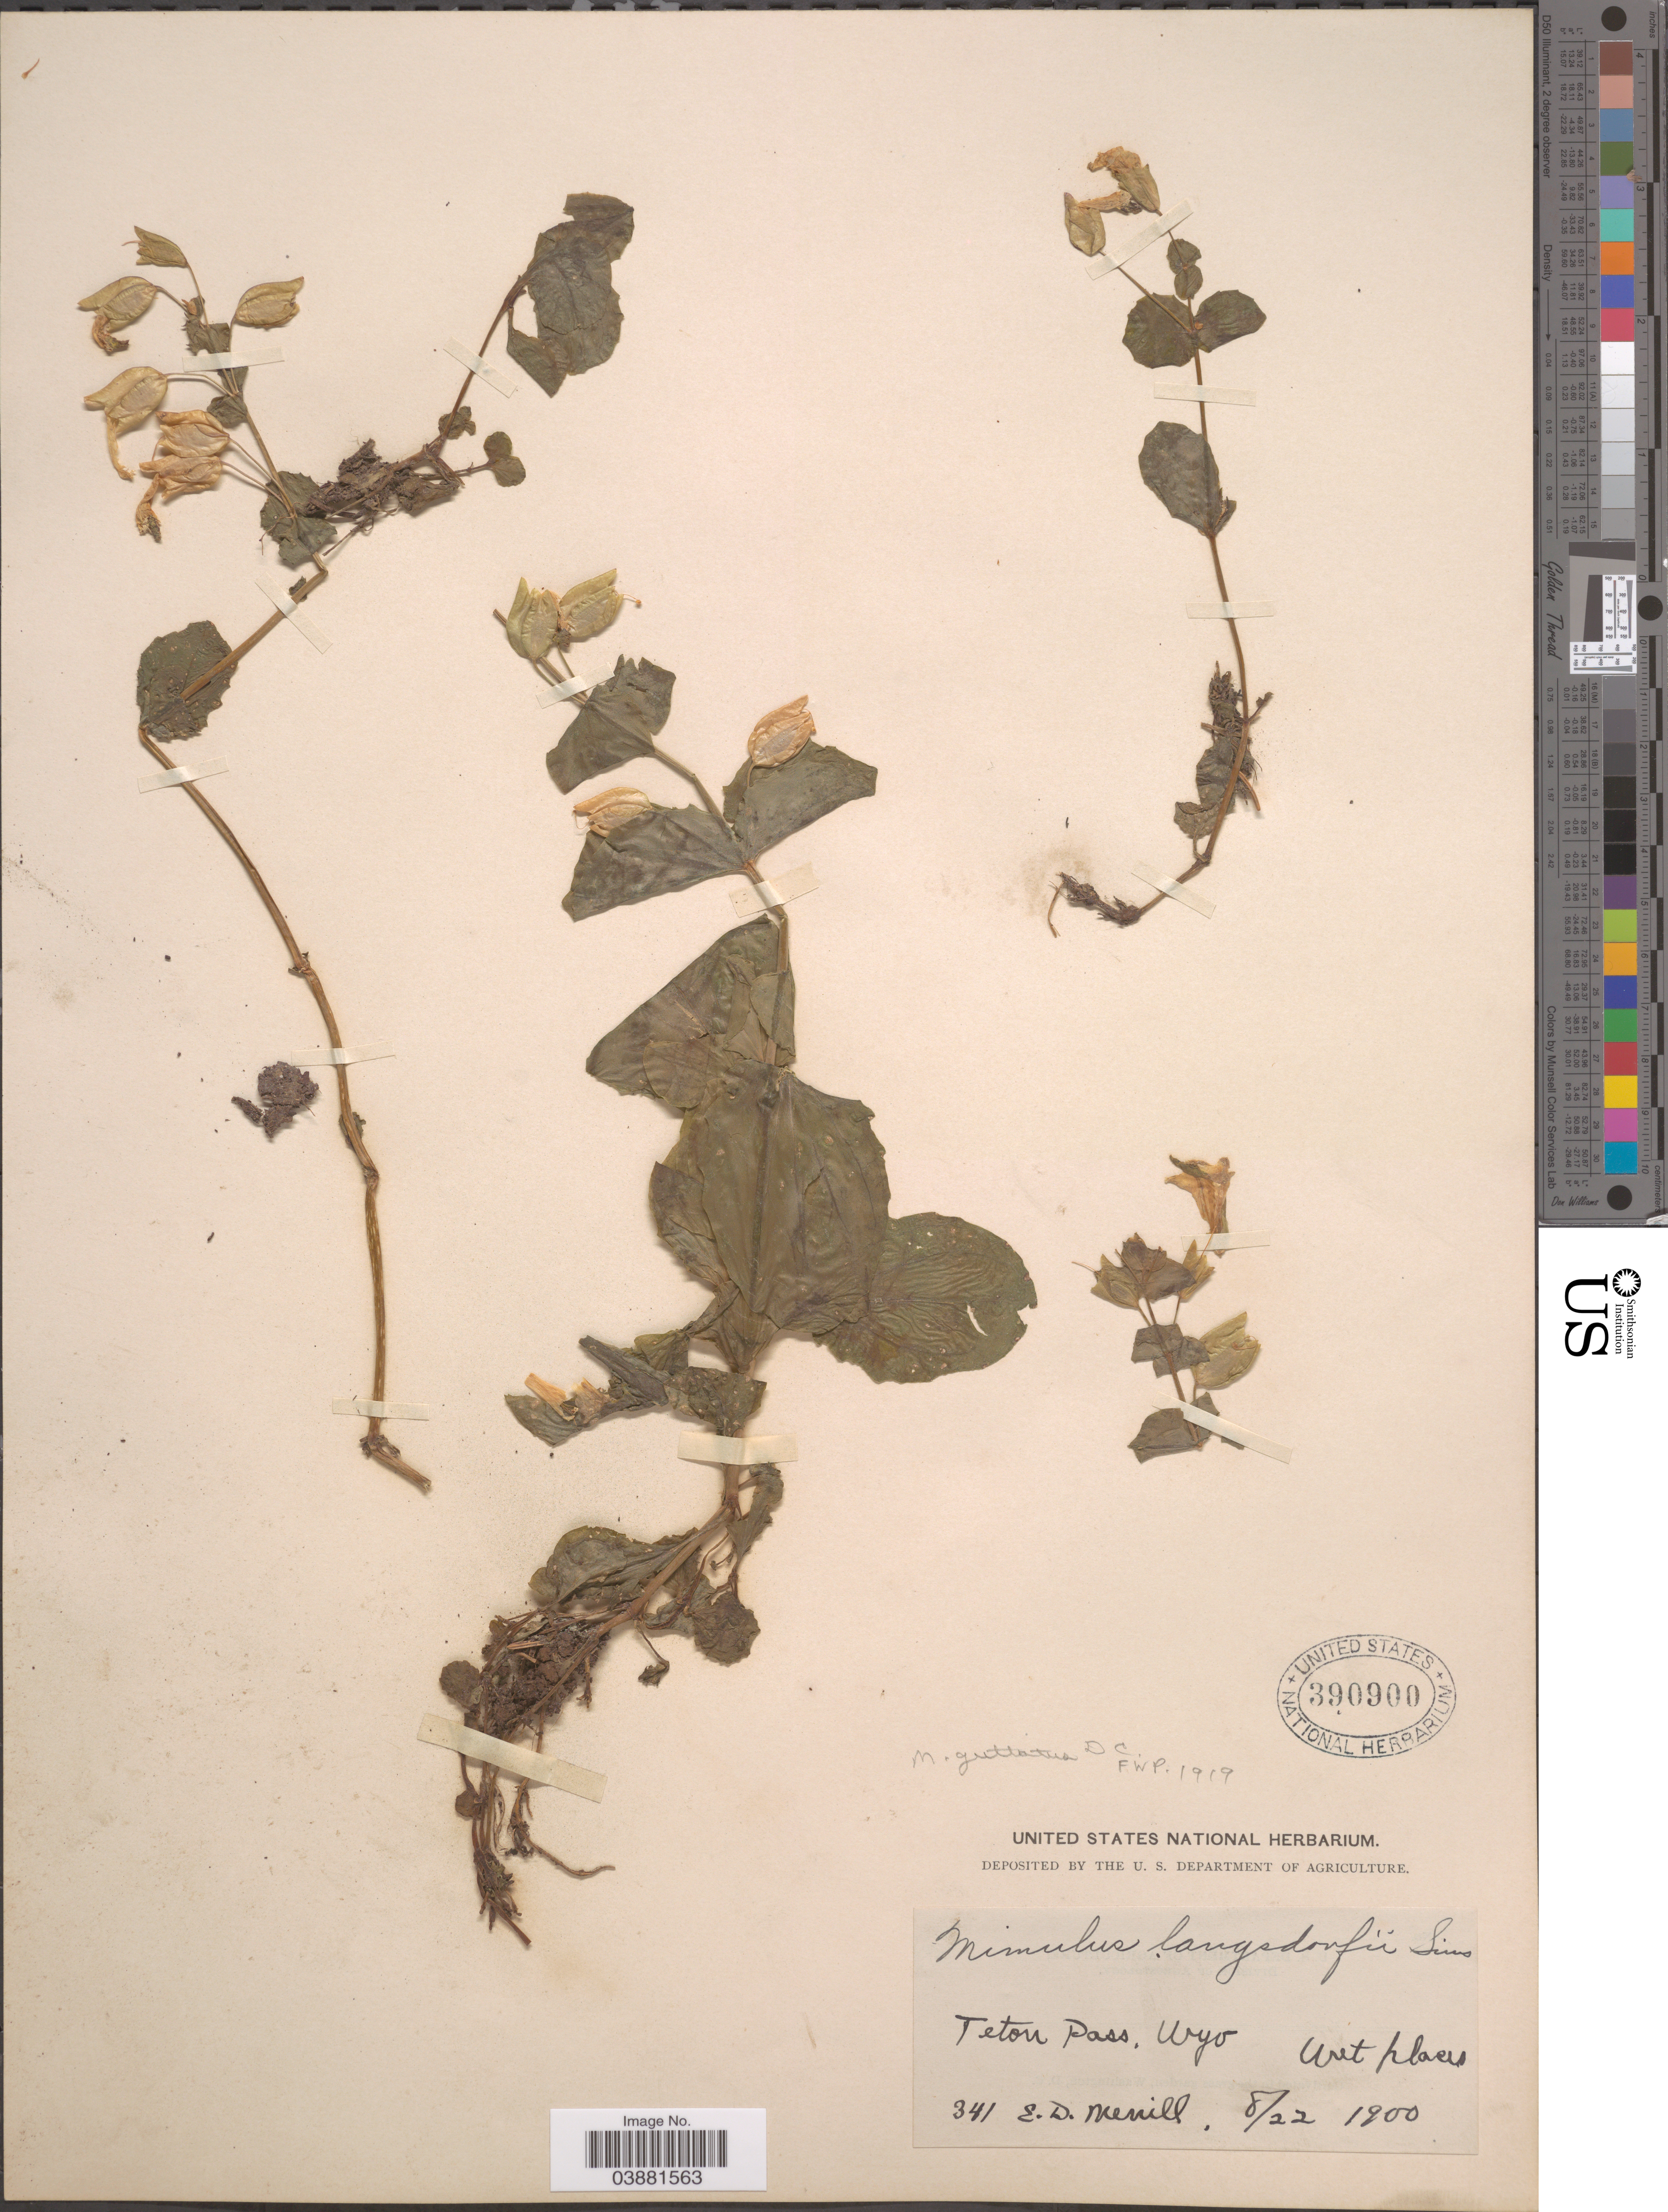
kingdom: Plantae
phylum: Tracheophyta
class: Magnoliopsida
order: Lamiales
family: Phrymaceae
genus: Mimulus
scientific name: Mimulus guttatus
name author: DC.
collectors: E. D. Merrill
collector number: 341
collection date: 1900-08-22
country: United States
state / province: Wyoming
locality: Teton Pass.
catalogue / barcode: US 390900